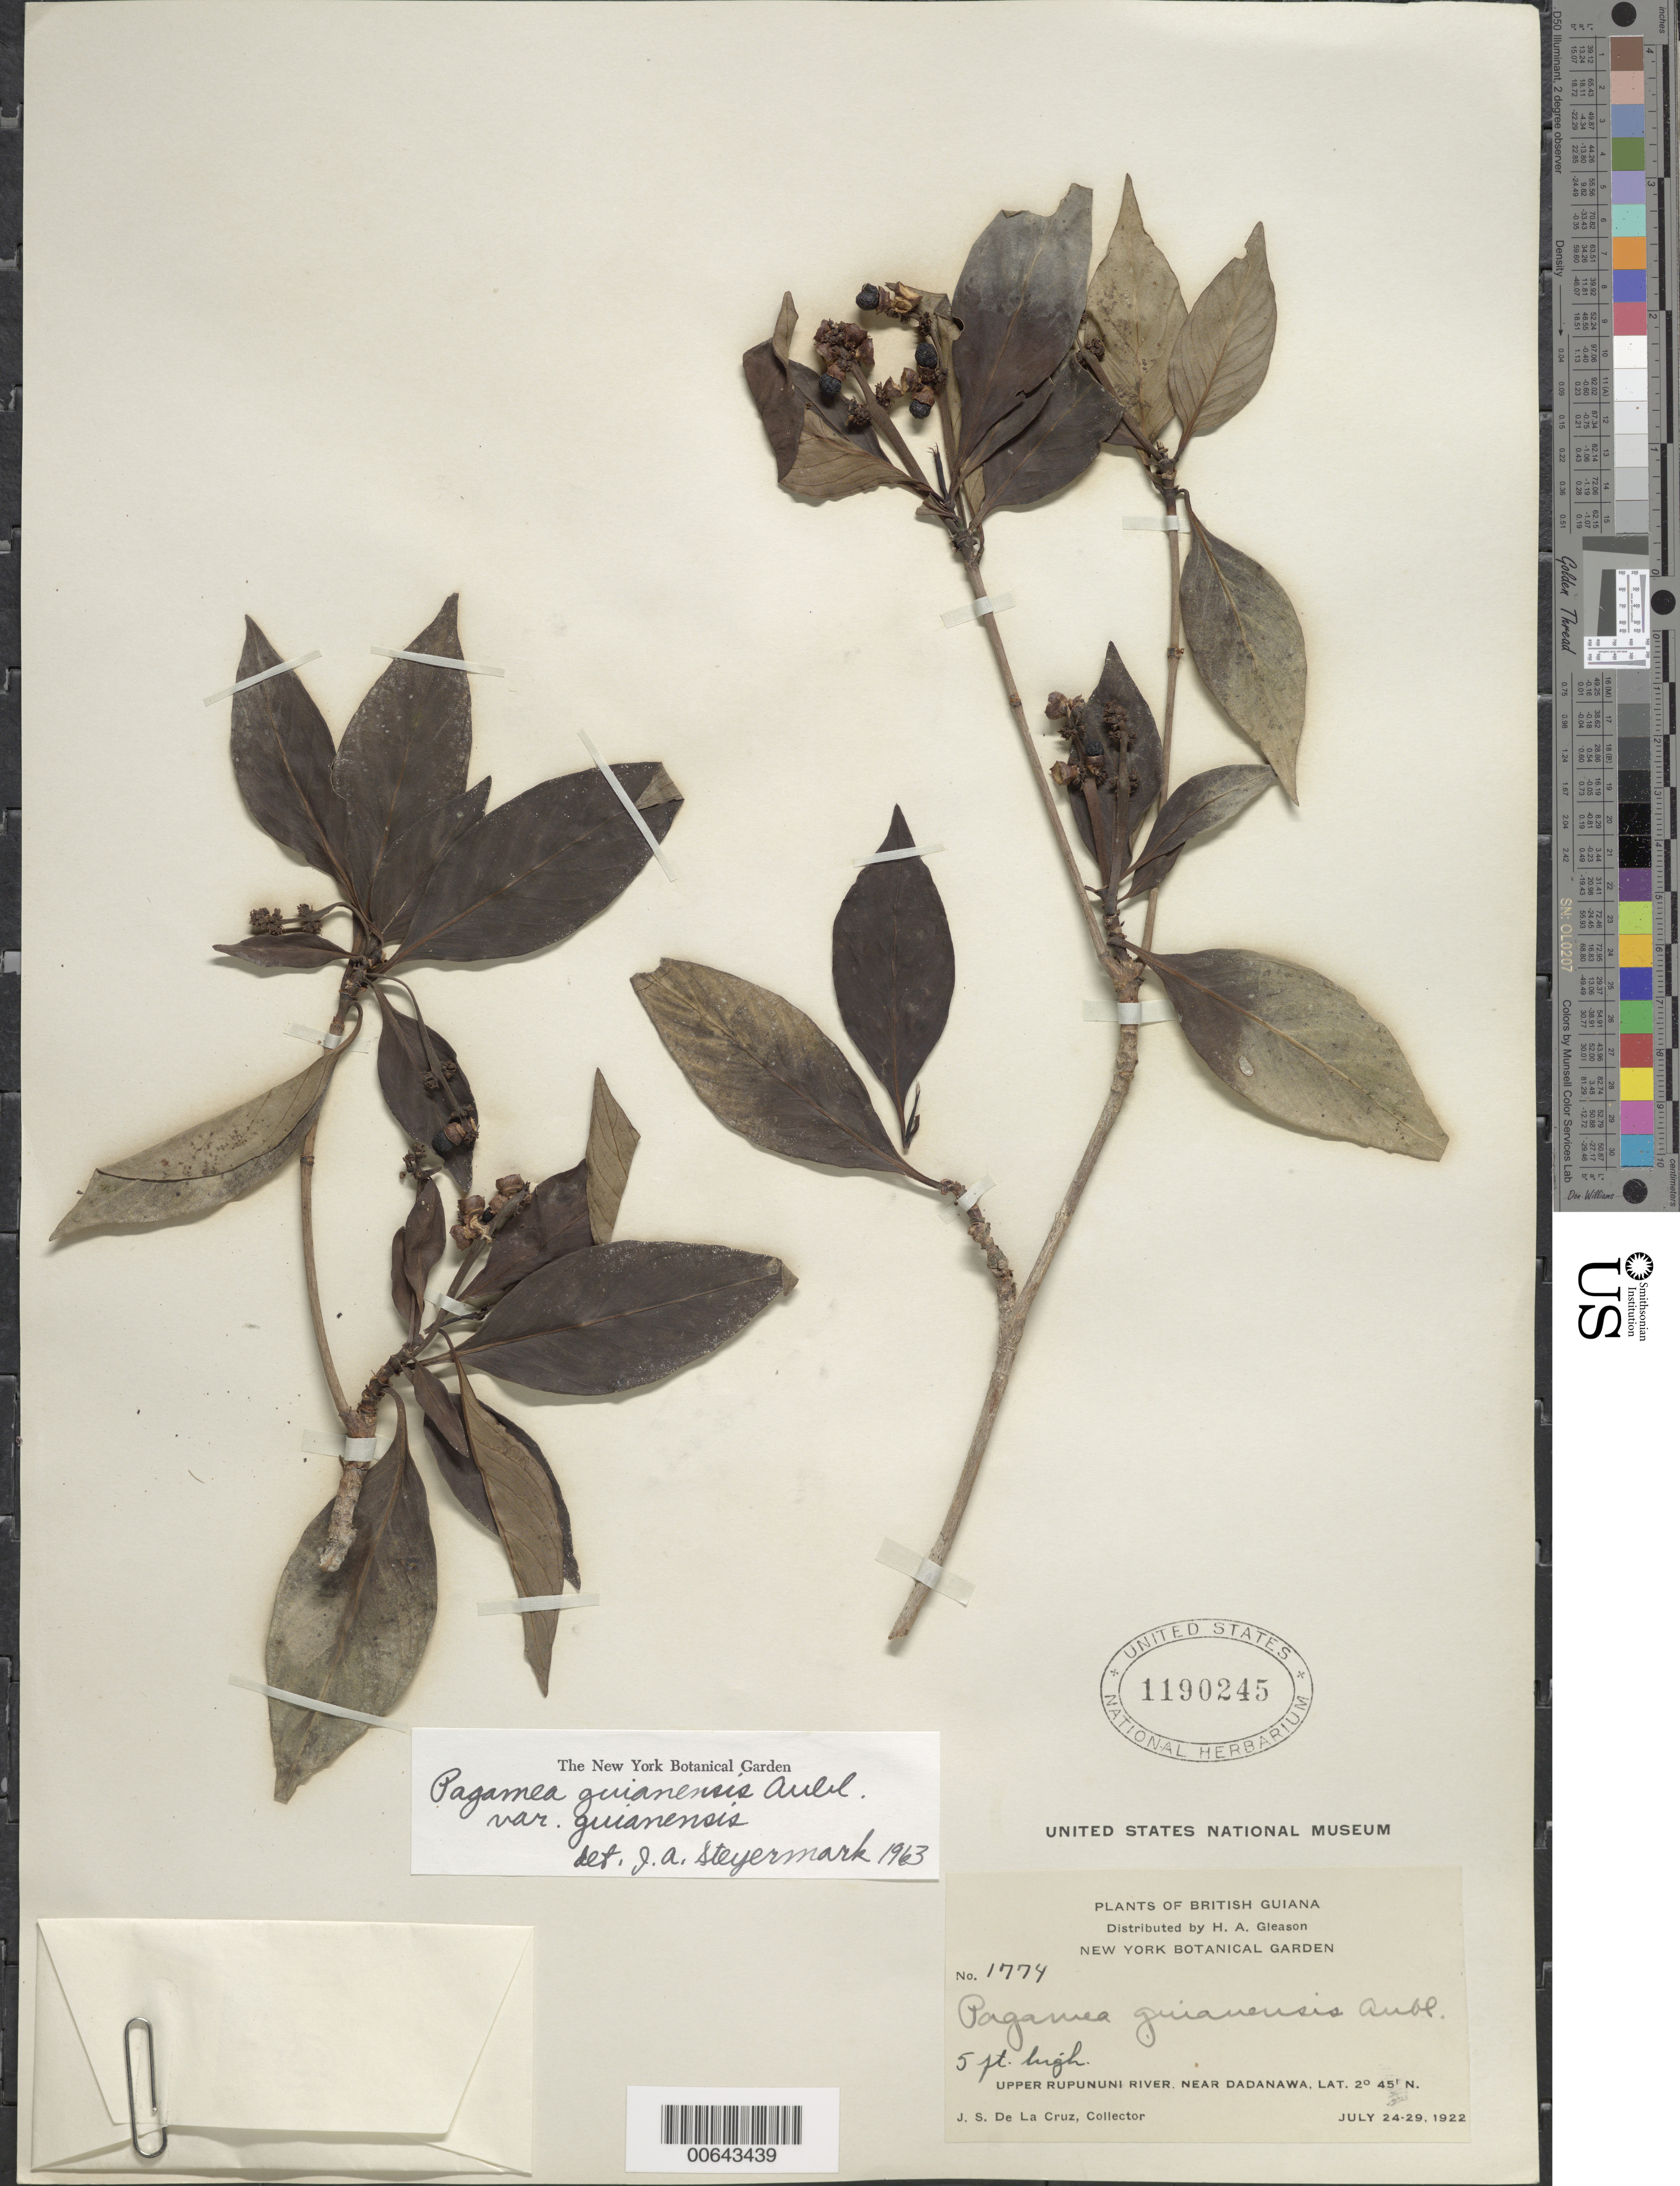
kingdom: Plantae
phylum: Tracheophyta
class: Magnoliopsida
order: Gentianales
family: Rubiaceae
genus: Pagamea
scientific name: Pagamea guianensis var. guianensis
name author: Aubl.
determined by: Steyermark, Julian A., (VEN)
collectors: J. S. de la Cruz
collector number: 1774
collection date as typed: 24-Jul-22 to 29-Jul-22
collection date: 1922-07-24/1922-07-29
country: Guyana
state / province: U. Takutu-U. Essequibo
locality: Dadanawa, near, upper Rupununi R.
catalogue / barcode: US 1190245